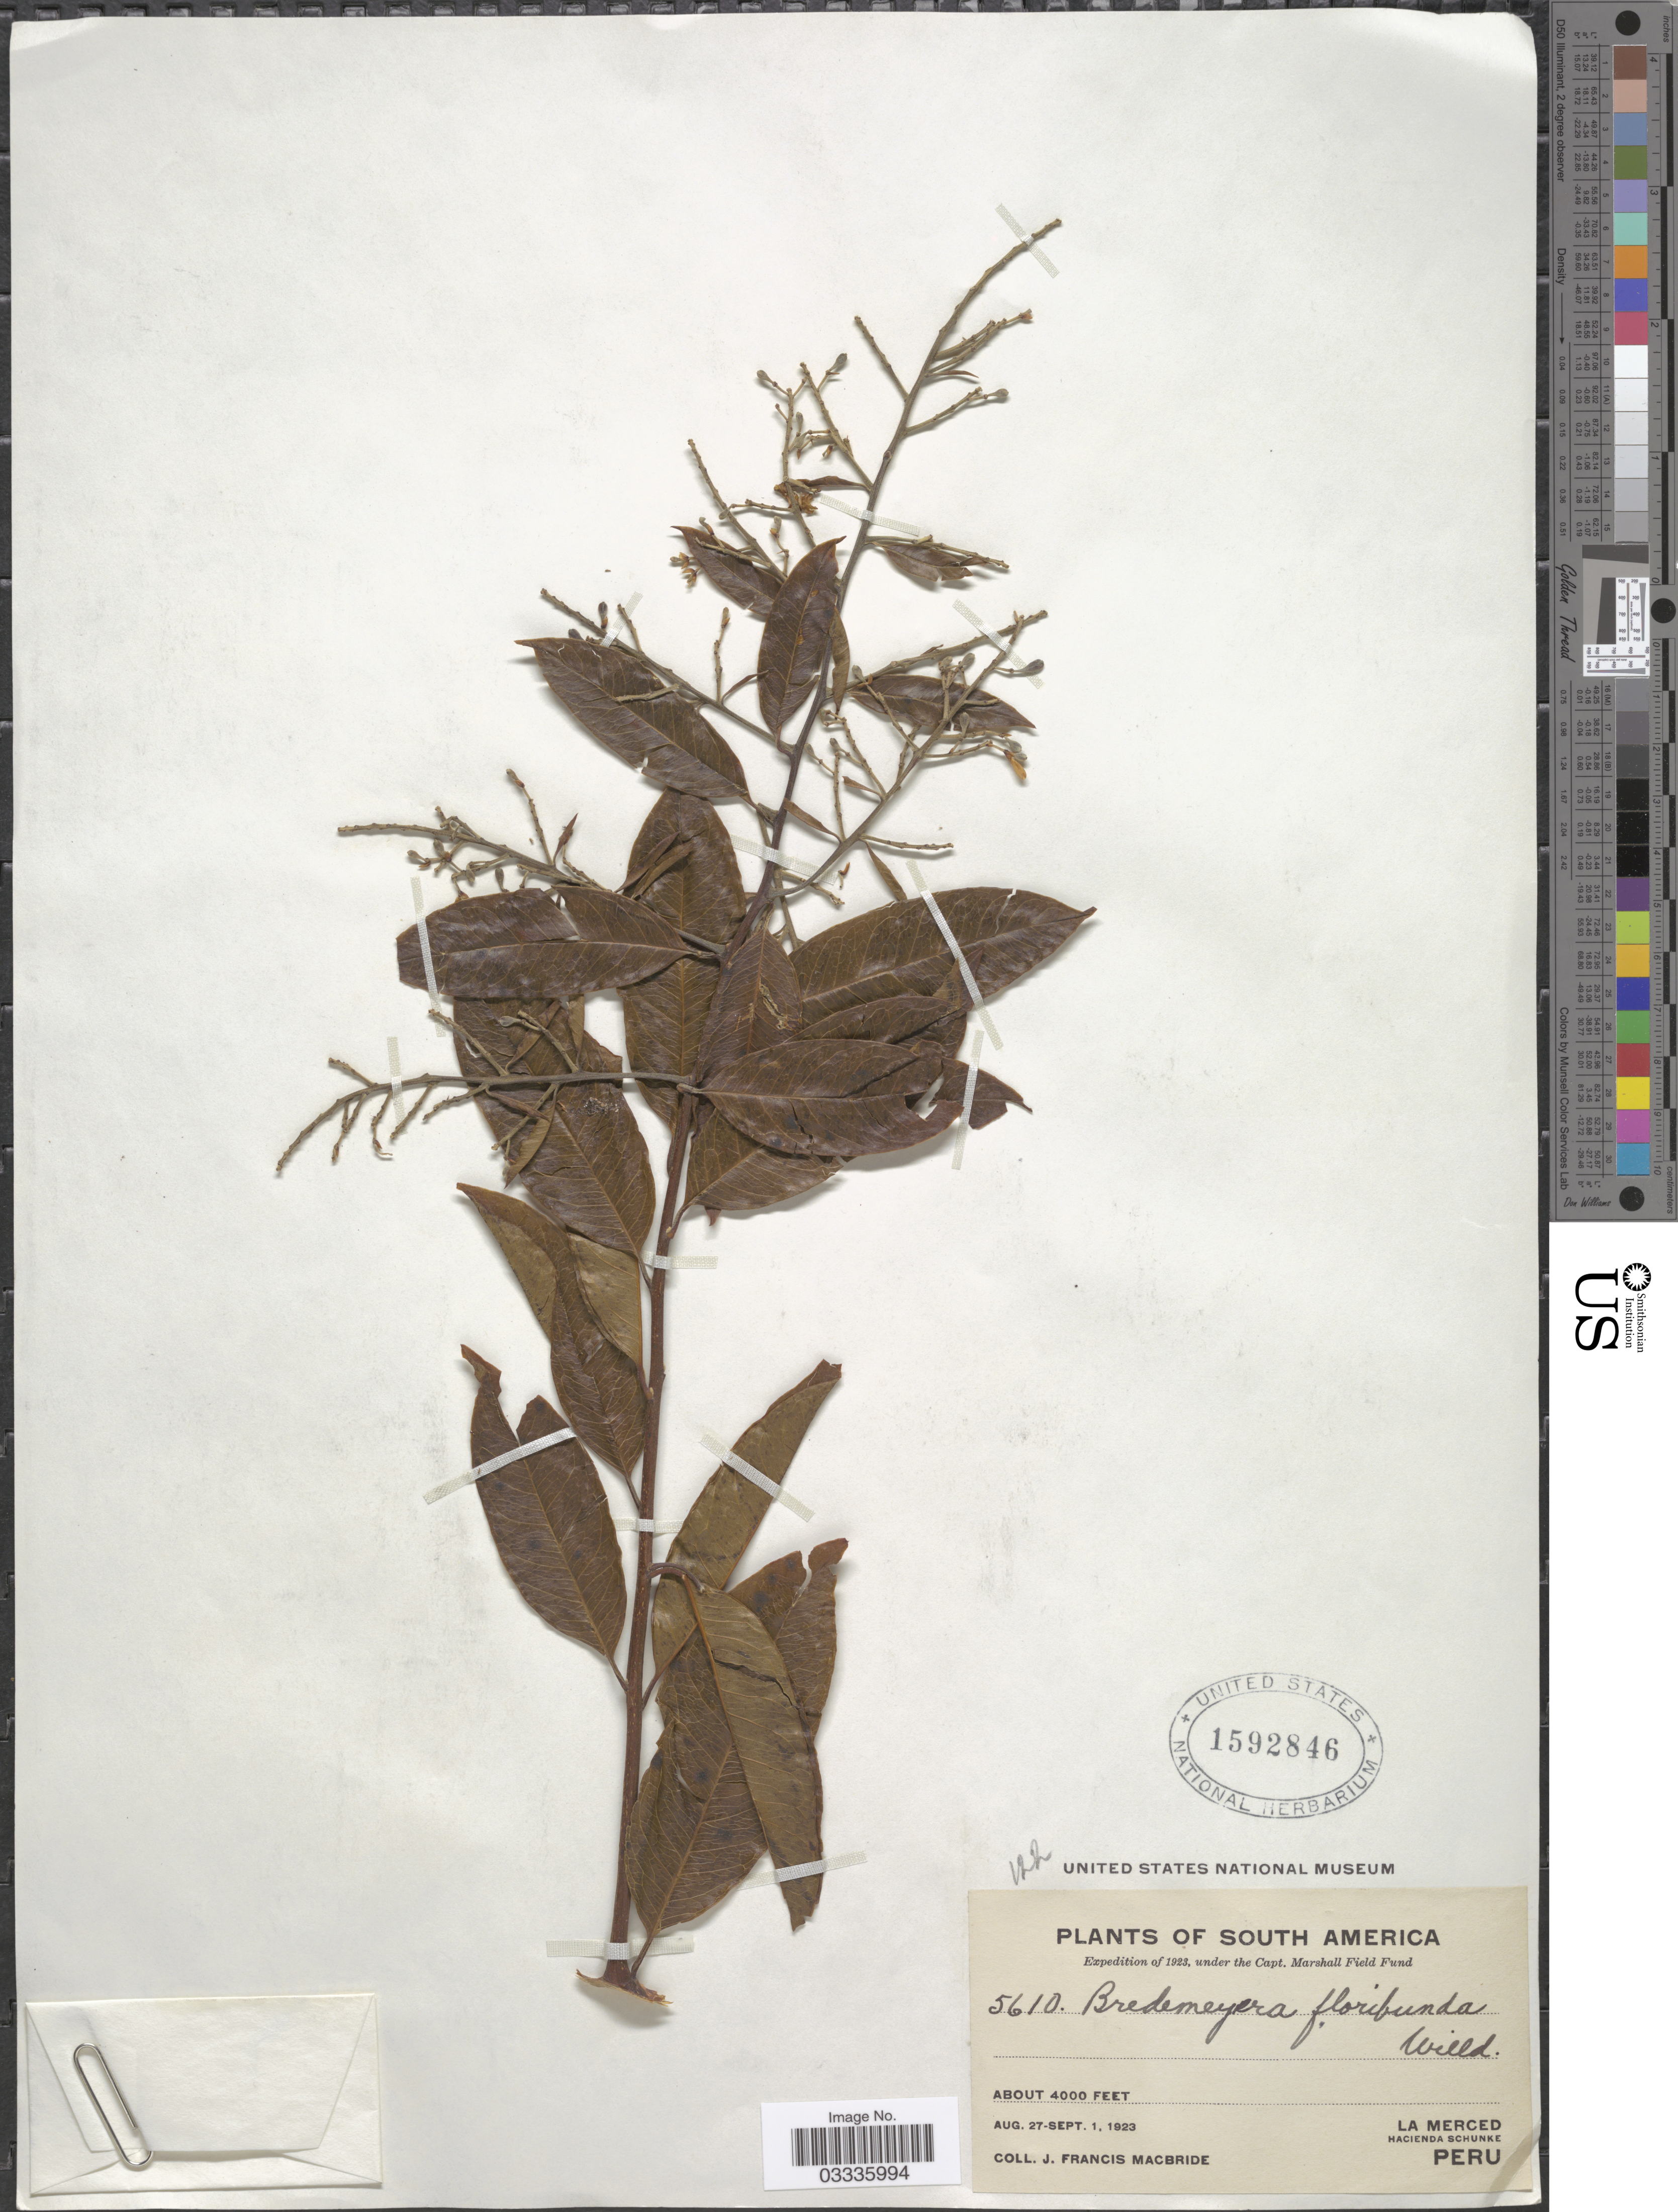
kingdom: Plantae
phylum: Tracheophyta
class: Magnoliopsida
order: Fabales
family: Polygalaceae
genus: Bredemeyera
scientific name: Bredemeyera floribunda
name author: Willd.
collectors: J. F. Macbride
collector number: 5610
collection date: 1923-08-27/1923-09-01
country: Peru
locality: La Merced. Hacienda Schunke.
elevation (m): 1219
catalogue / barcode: US 1592846